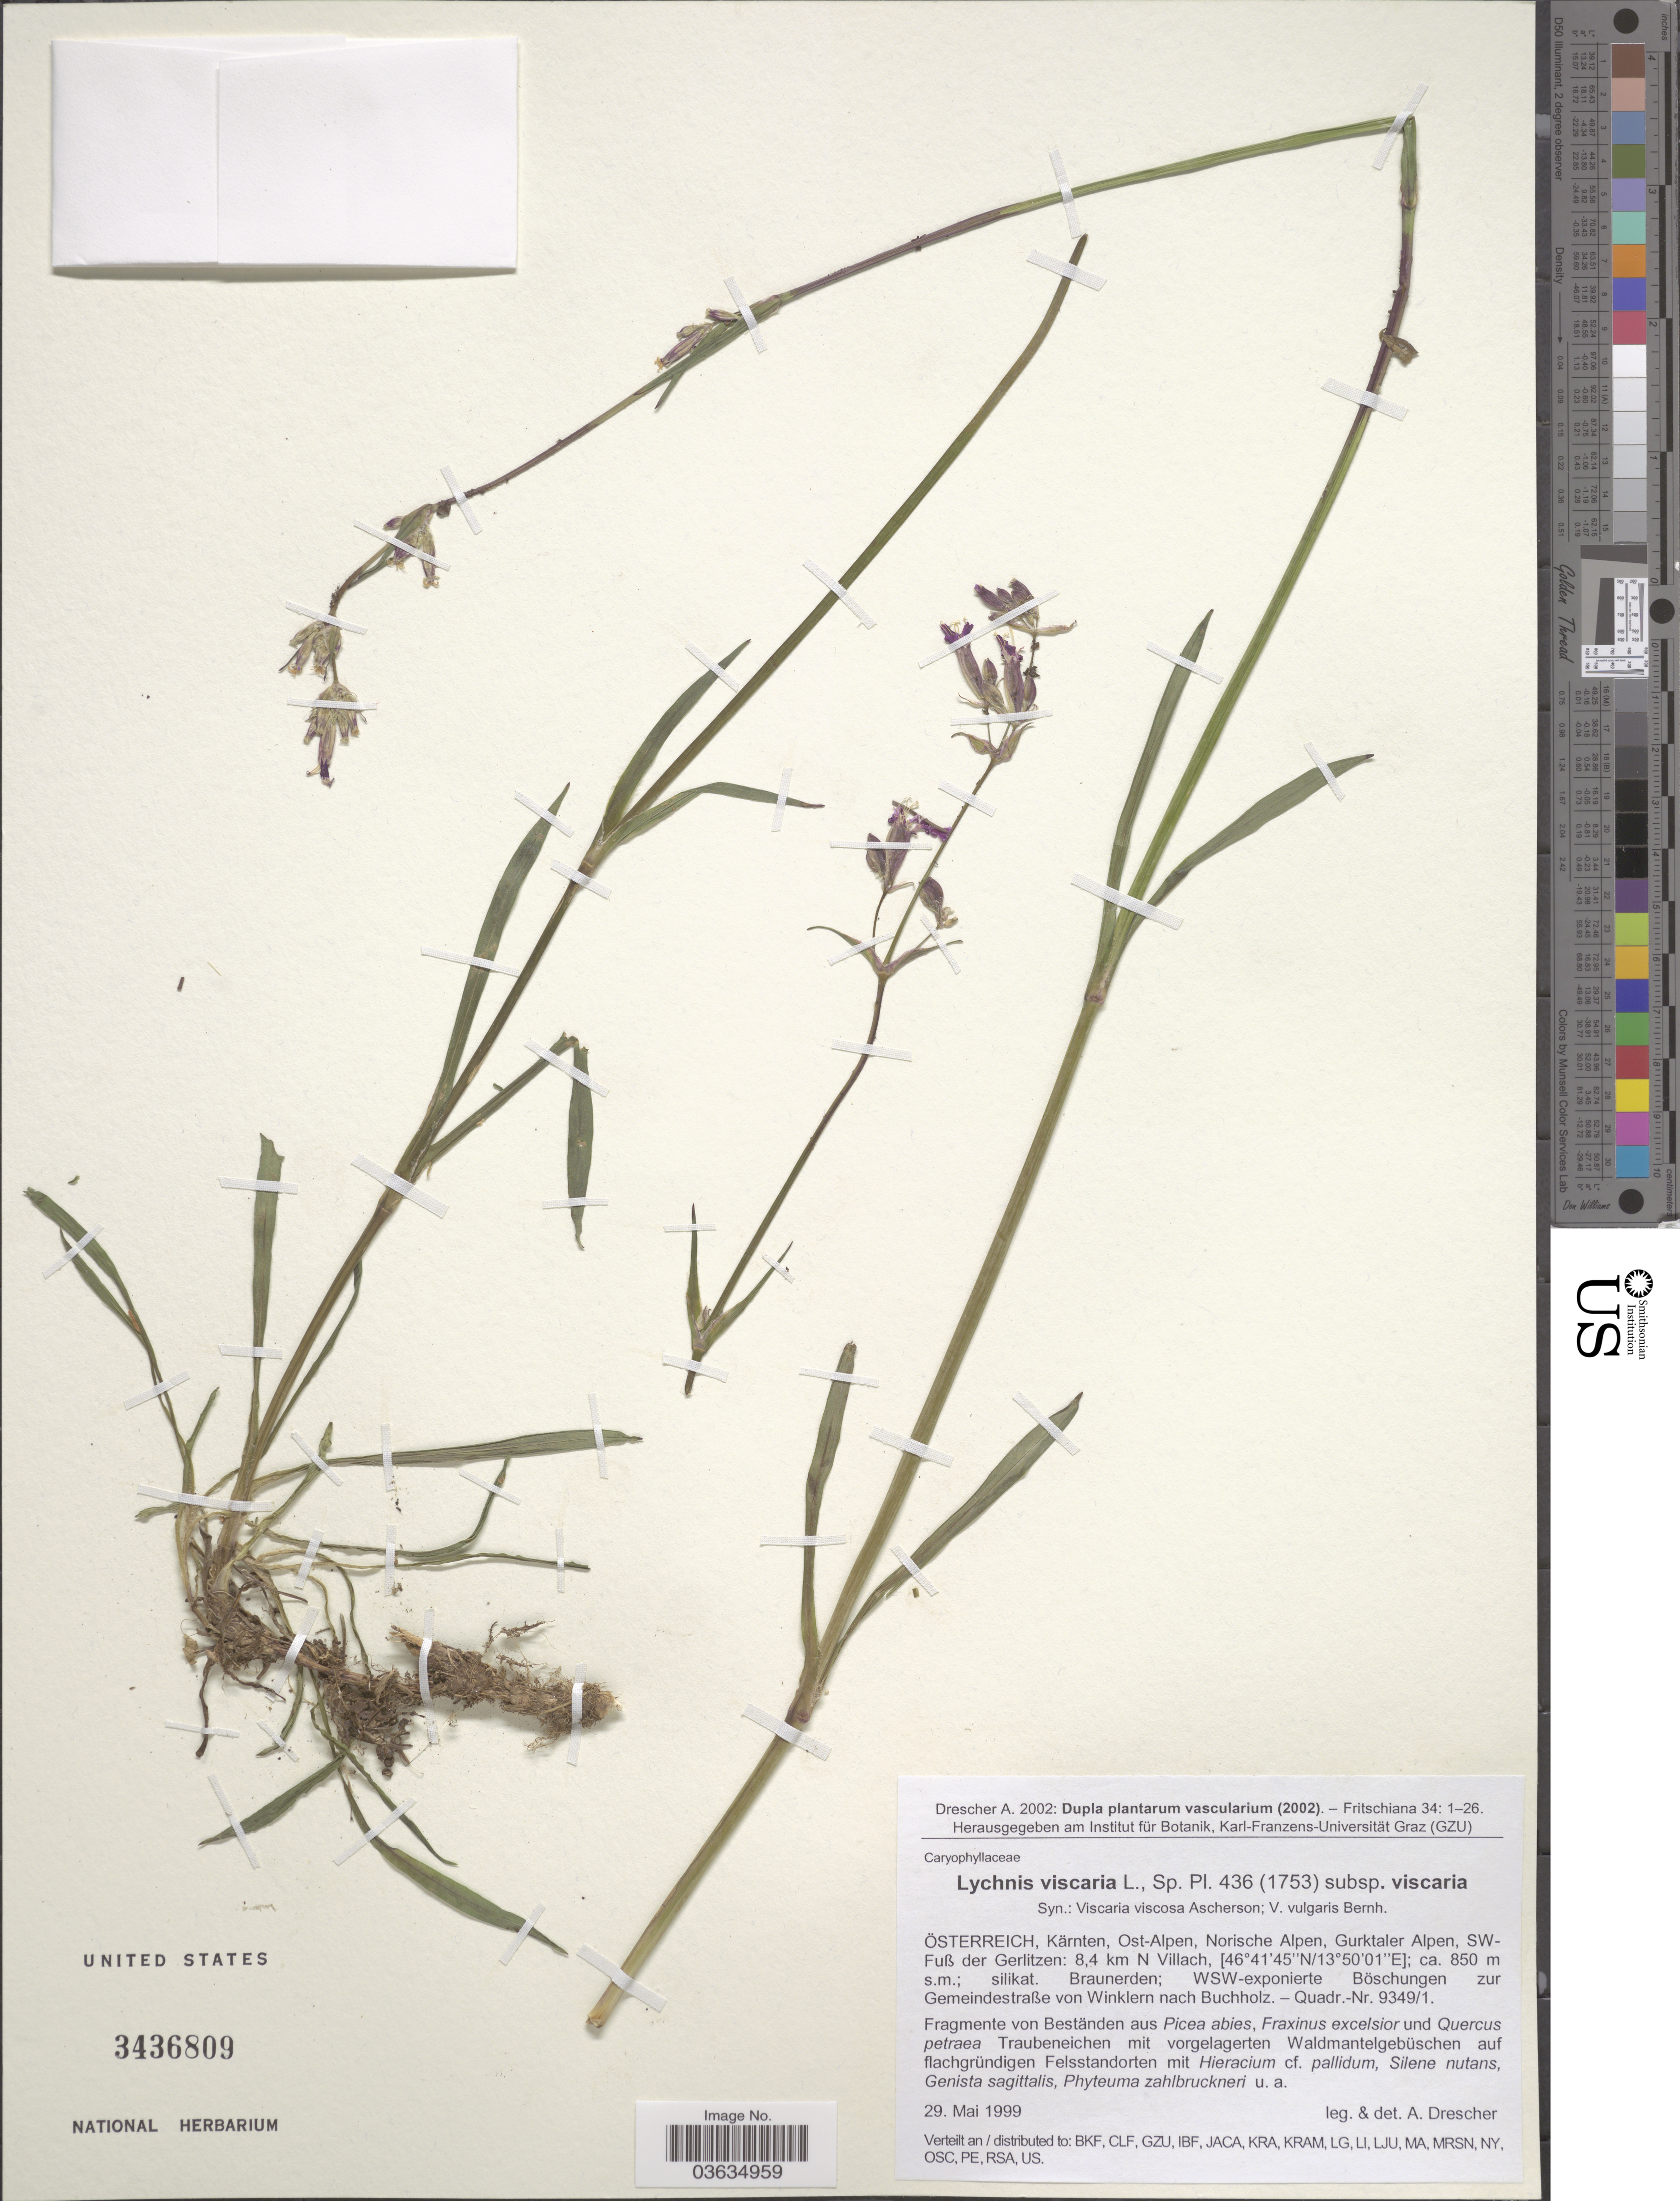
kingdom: Plantae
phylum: Tracheophyta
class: Magnoliopsida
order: Caryophyllales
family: Caryophyllaceae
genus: Viscaria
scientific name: Viscaria vulgaris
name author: Bernh.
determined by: Strong, Mark T., (BOT), Smithsonian Institution - National Museum of Natural History (UNITED STATES)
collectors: A. Drescher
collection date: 1999-05-29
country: Austria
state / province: Karnten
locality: Österreich, Kärnten, Ost-Alpen, Norische Alpen, Gurktaler Alpen, SW-Fuß der Gerlitzen: 8,4 km N Villach. Braunerden; WSW-exponierte Böschungen zur Gemeindestraße von Winklern nach Buchholz. Quadr. nr. 9349/1.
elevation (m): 850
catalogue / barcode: US 3436809